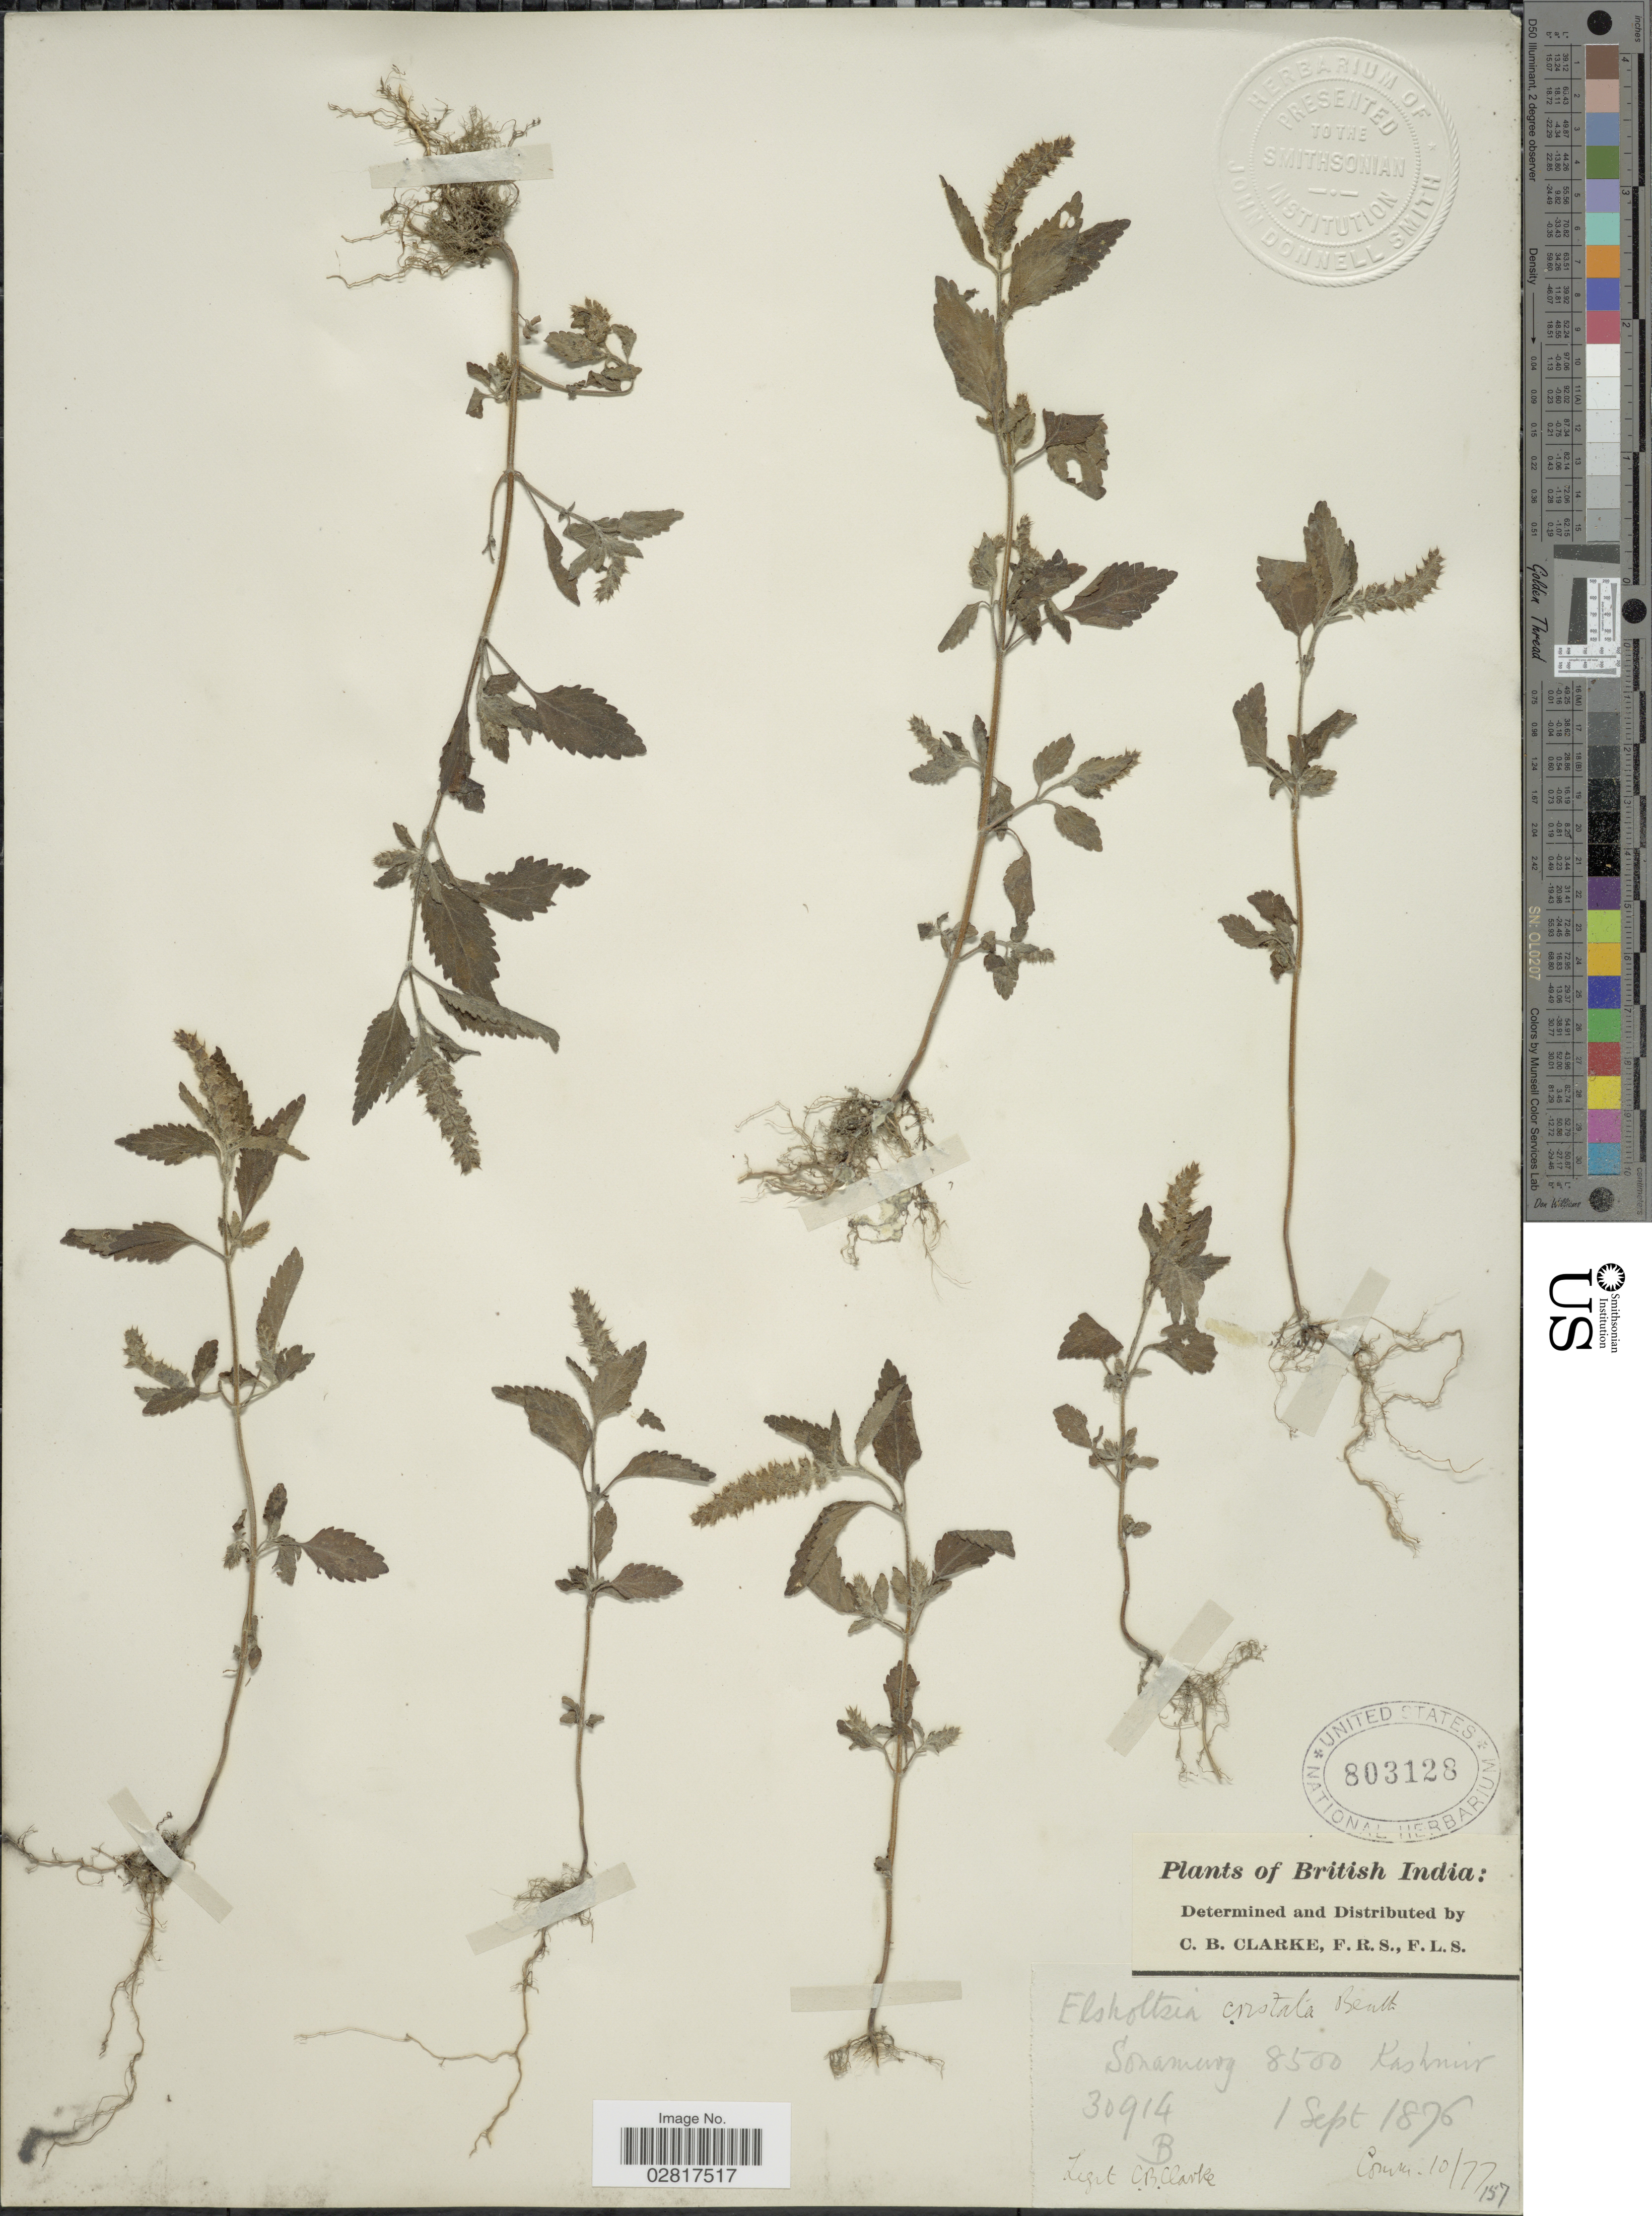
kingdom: Plantae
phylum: Tracheophyta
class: Magnoliopsida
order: Lamiales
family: Lamiaceae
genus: Elsholtzia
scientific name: Elsholtzia patrinii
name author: (Lepech.) Garcke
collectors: C. B. Clarke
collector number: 30914B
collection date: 1876-09-01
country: India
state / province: Jammu and Kashmir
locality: British India, Sonamarg, Kashmir.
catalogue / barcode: US 803128